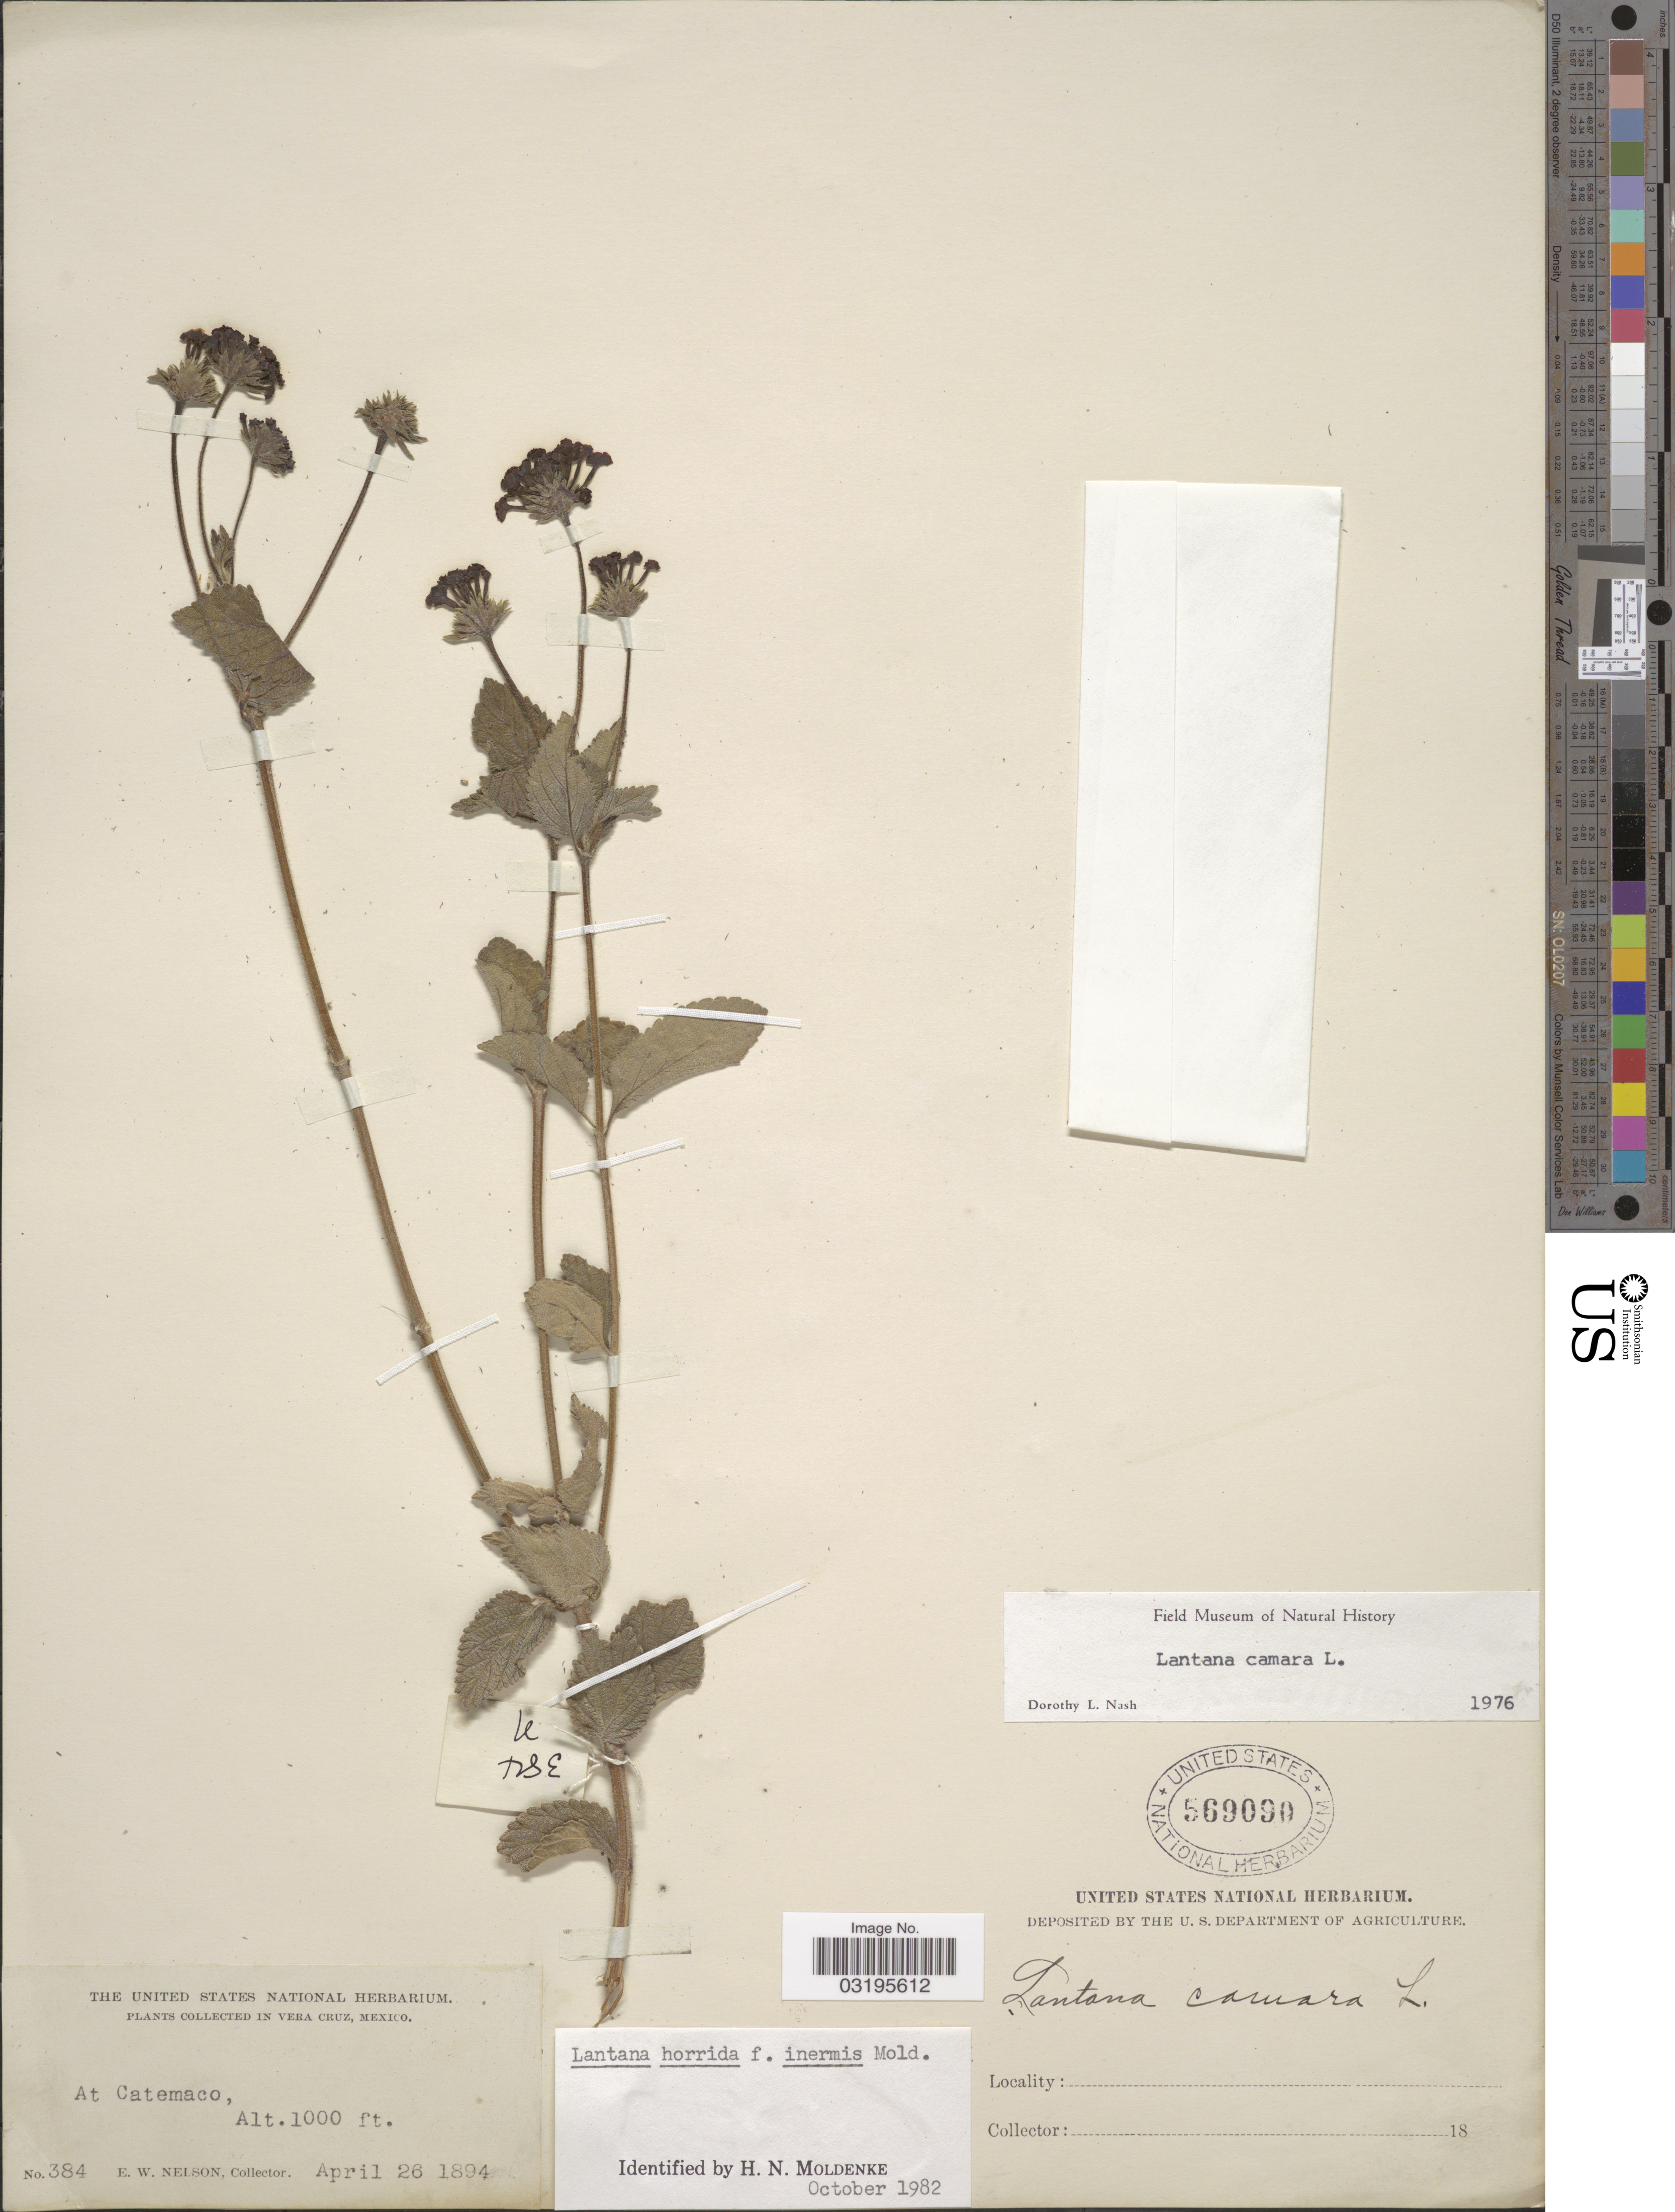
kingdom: Plantae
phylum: Tracheophyta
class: Magnoliopsida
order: Lamiales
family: Verbenaceae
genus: Lantana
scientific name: Lantana horrida f. inermis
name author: Moldenke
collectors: E. W. Nelson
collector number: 384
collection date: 1894-04-26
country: Mexico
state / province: Veracruz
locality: Vera Cruz, At Catemaco.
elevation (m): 305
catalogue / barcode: US 569090